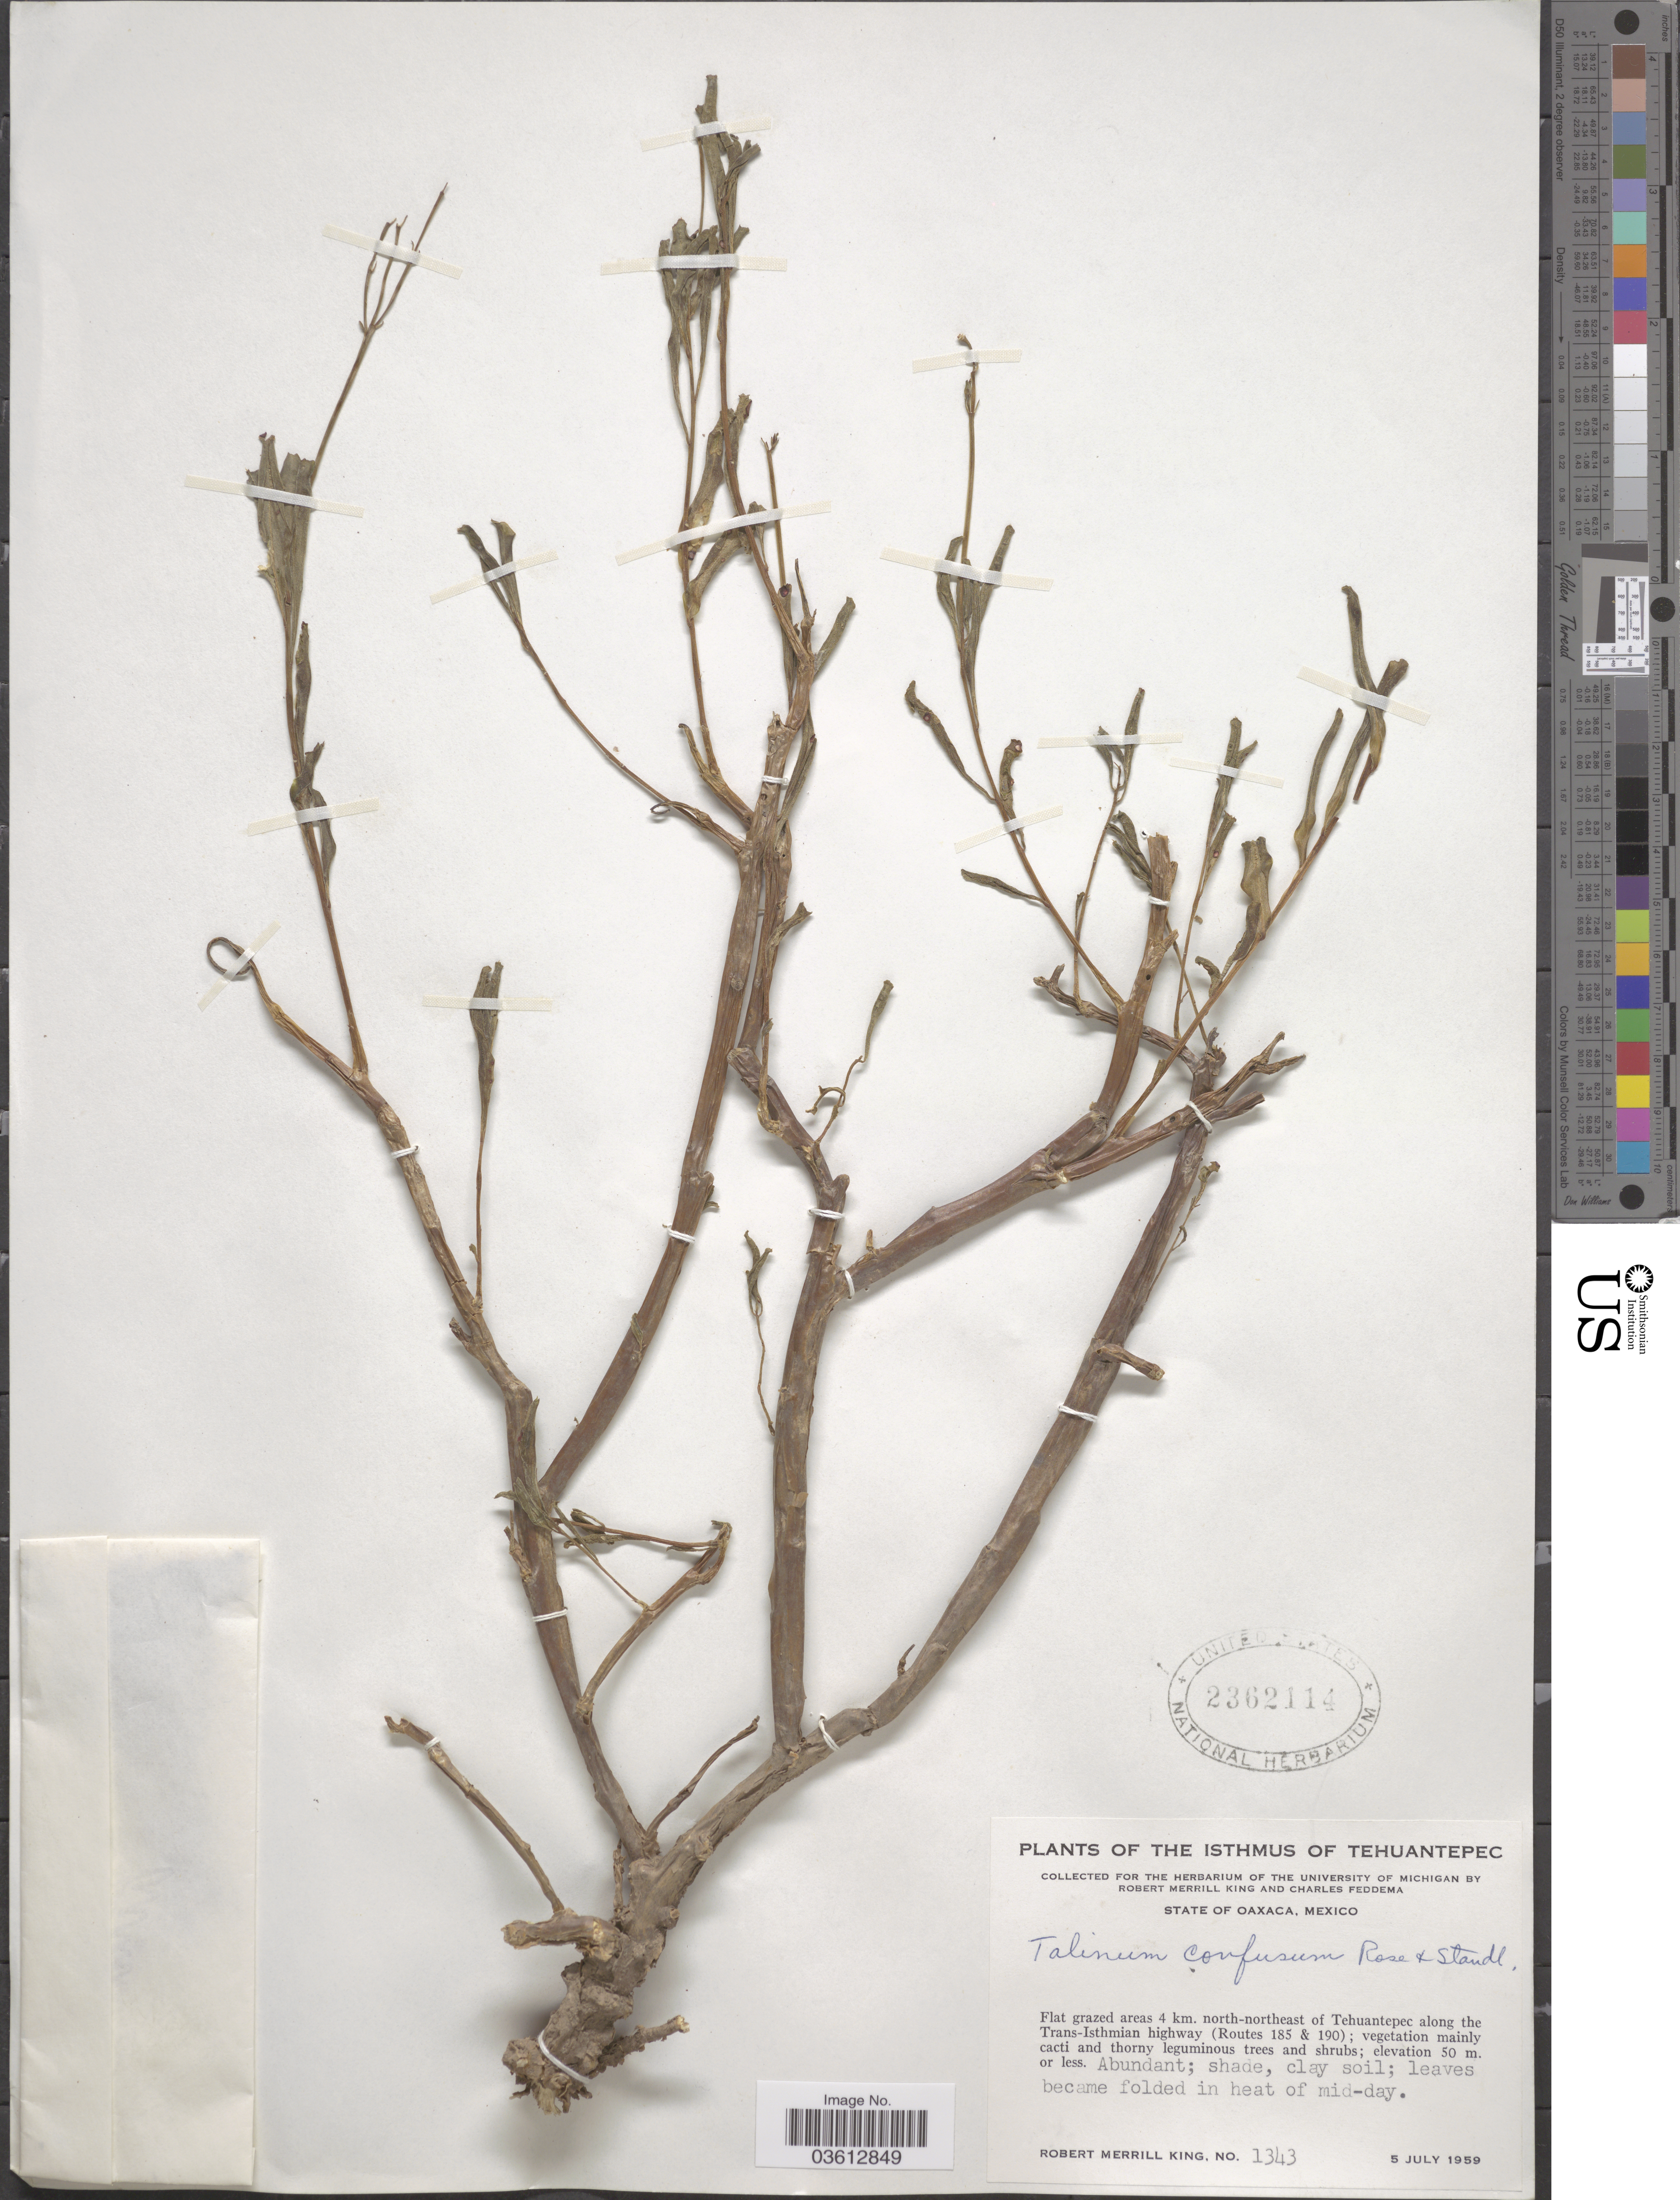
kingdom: Plantae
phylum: Tracheophyta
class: Magnoliopsida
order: Caryophyllales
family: Talinaceae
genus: Talinum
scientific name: Talinum confusum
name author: Rose & Standl.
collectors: R. M. King & C. Feddema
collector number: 1343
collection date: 1959-07-05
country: Mexico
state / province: Oaxaca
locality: The Isthmus of Tehuantepec. Flat grazed areas 4 km. north-northeast of Tehuantepec along the Trans-Istmian highway (Routes 185 & 190).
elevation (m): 50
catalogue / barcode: US 2362114